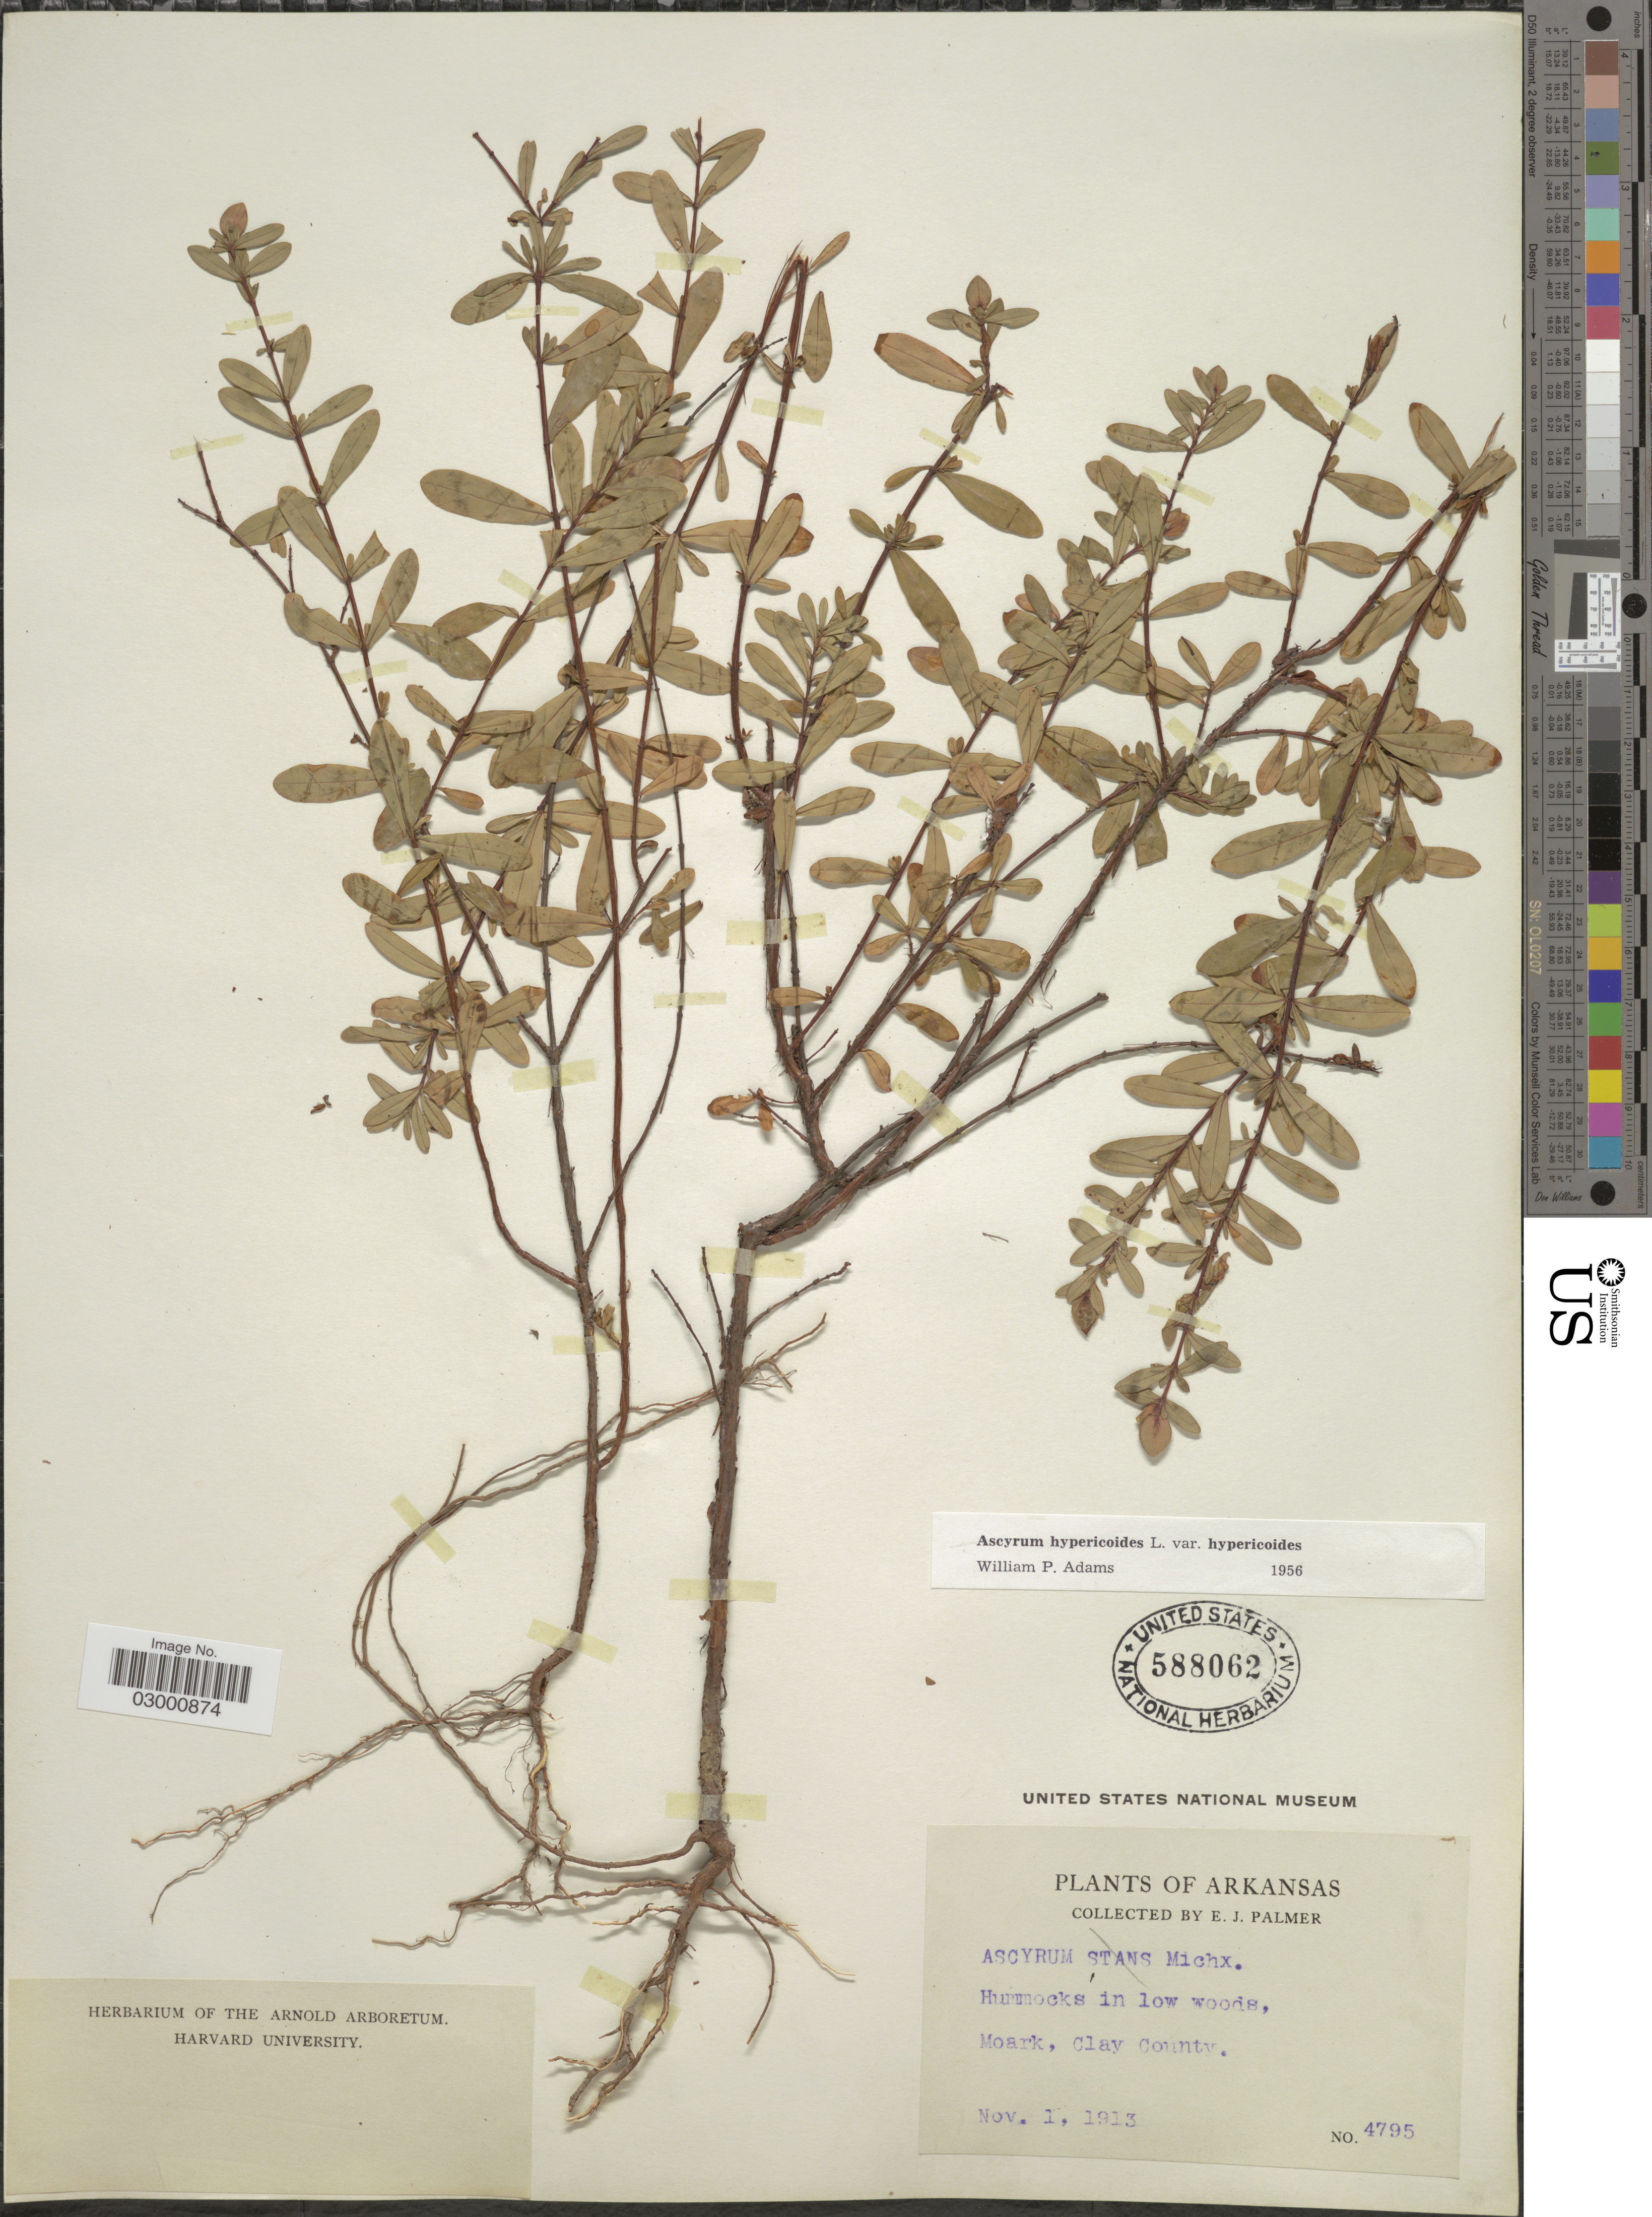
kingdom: Plantae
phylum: Tracheophyta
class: Magnoliopsida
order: Malpighiales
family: Hypericaceae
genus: Hypericum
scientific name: Hypericum hypericoides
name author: (L.) Crantz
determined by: Strong, Mark T., (BOT), Smithsonian Institution - National Museum of Natural History (UNITED STATES)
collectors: E. J. Palmer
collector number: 4795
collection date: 1913-11-01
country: United States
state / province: Arkansas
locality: Hummocks in low woods, Moark, Clay County.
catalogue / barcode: US 588062